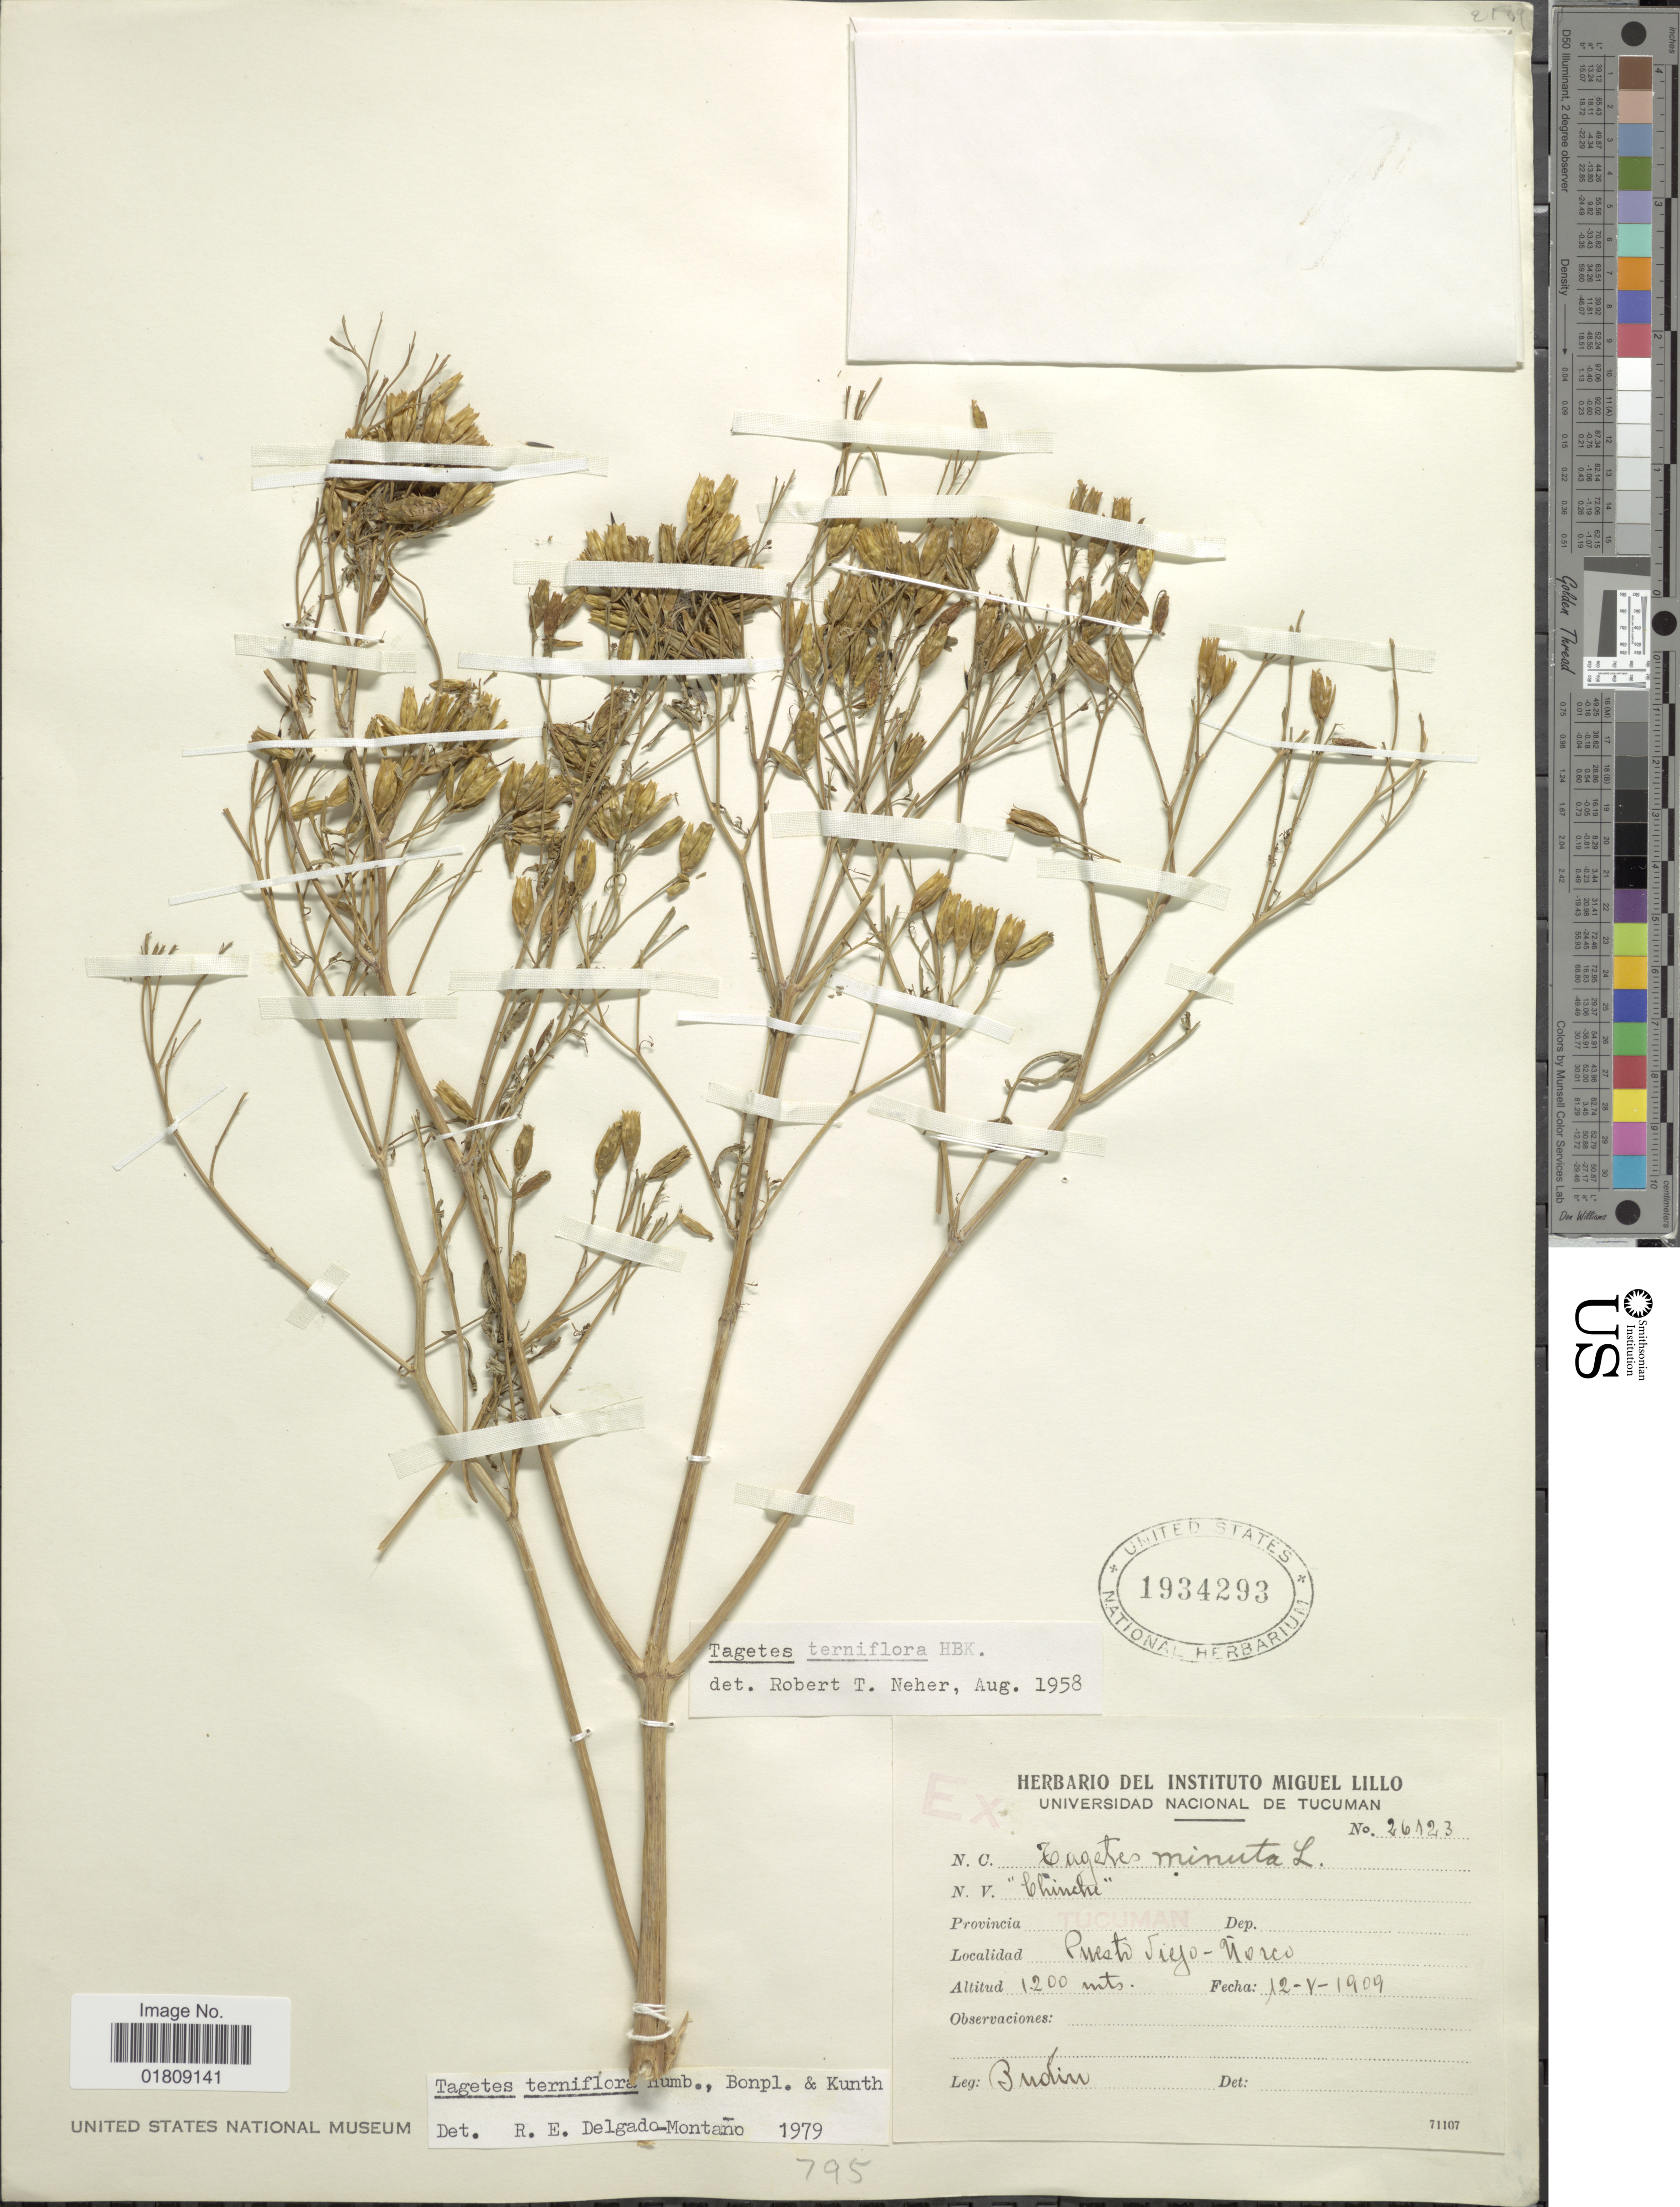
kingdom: Plantae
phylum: Tracheophyta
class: Magnoliopsida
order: Asterales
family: Asteraceae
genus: Tagetes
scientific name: Tagetes terniflora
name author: Kunth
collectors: Budin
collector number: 26123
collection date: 1909-05-12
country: Argentina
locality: Puesto Viejo-Norco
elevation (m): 1200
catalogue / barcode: US 1934293